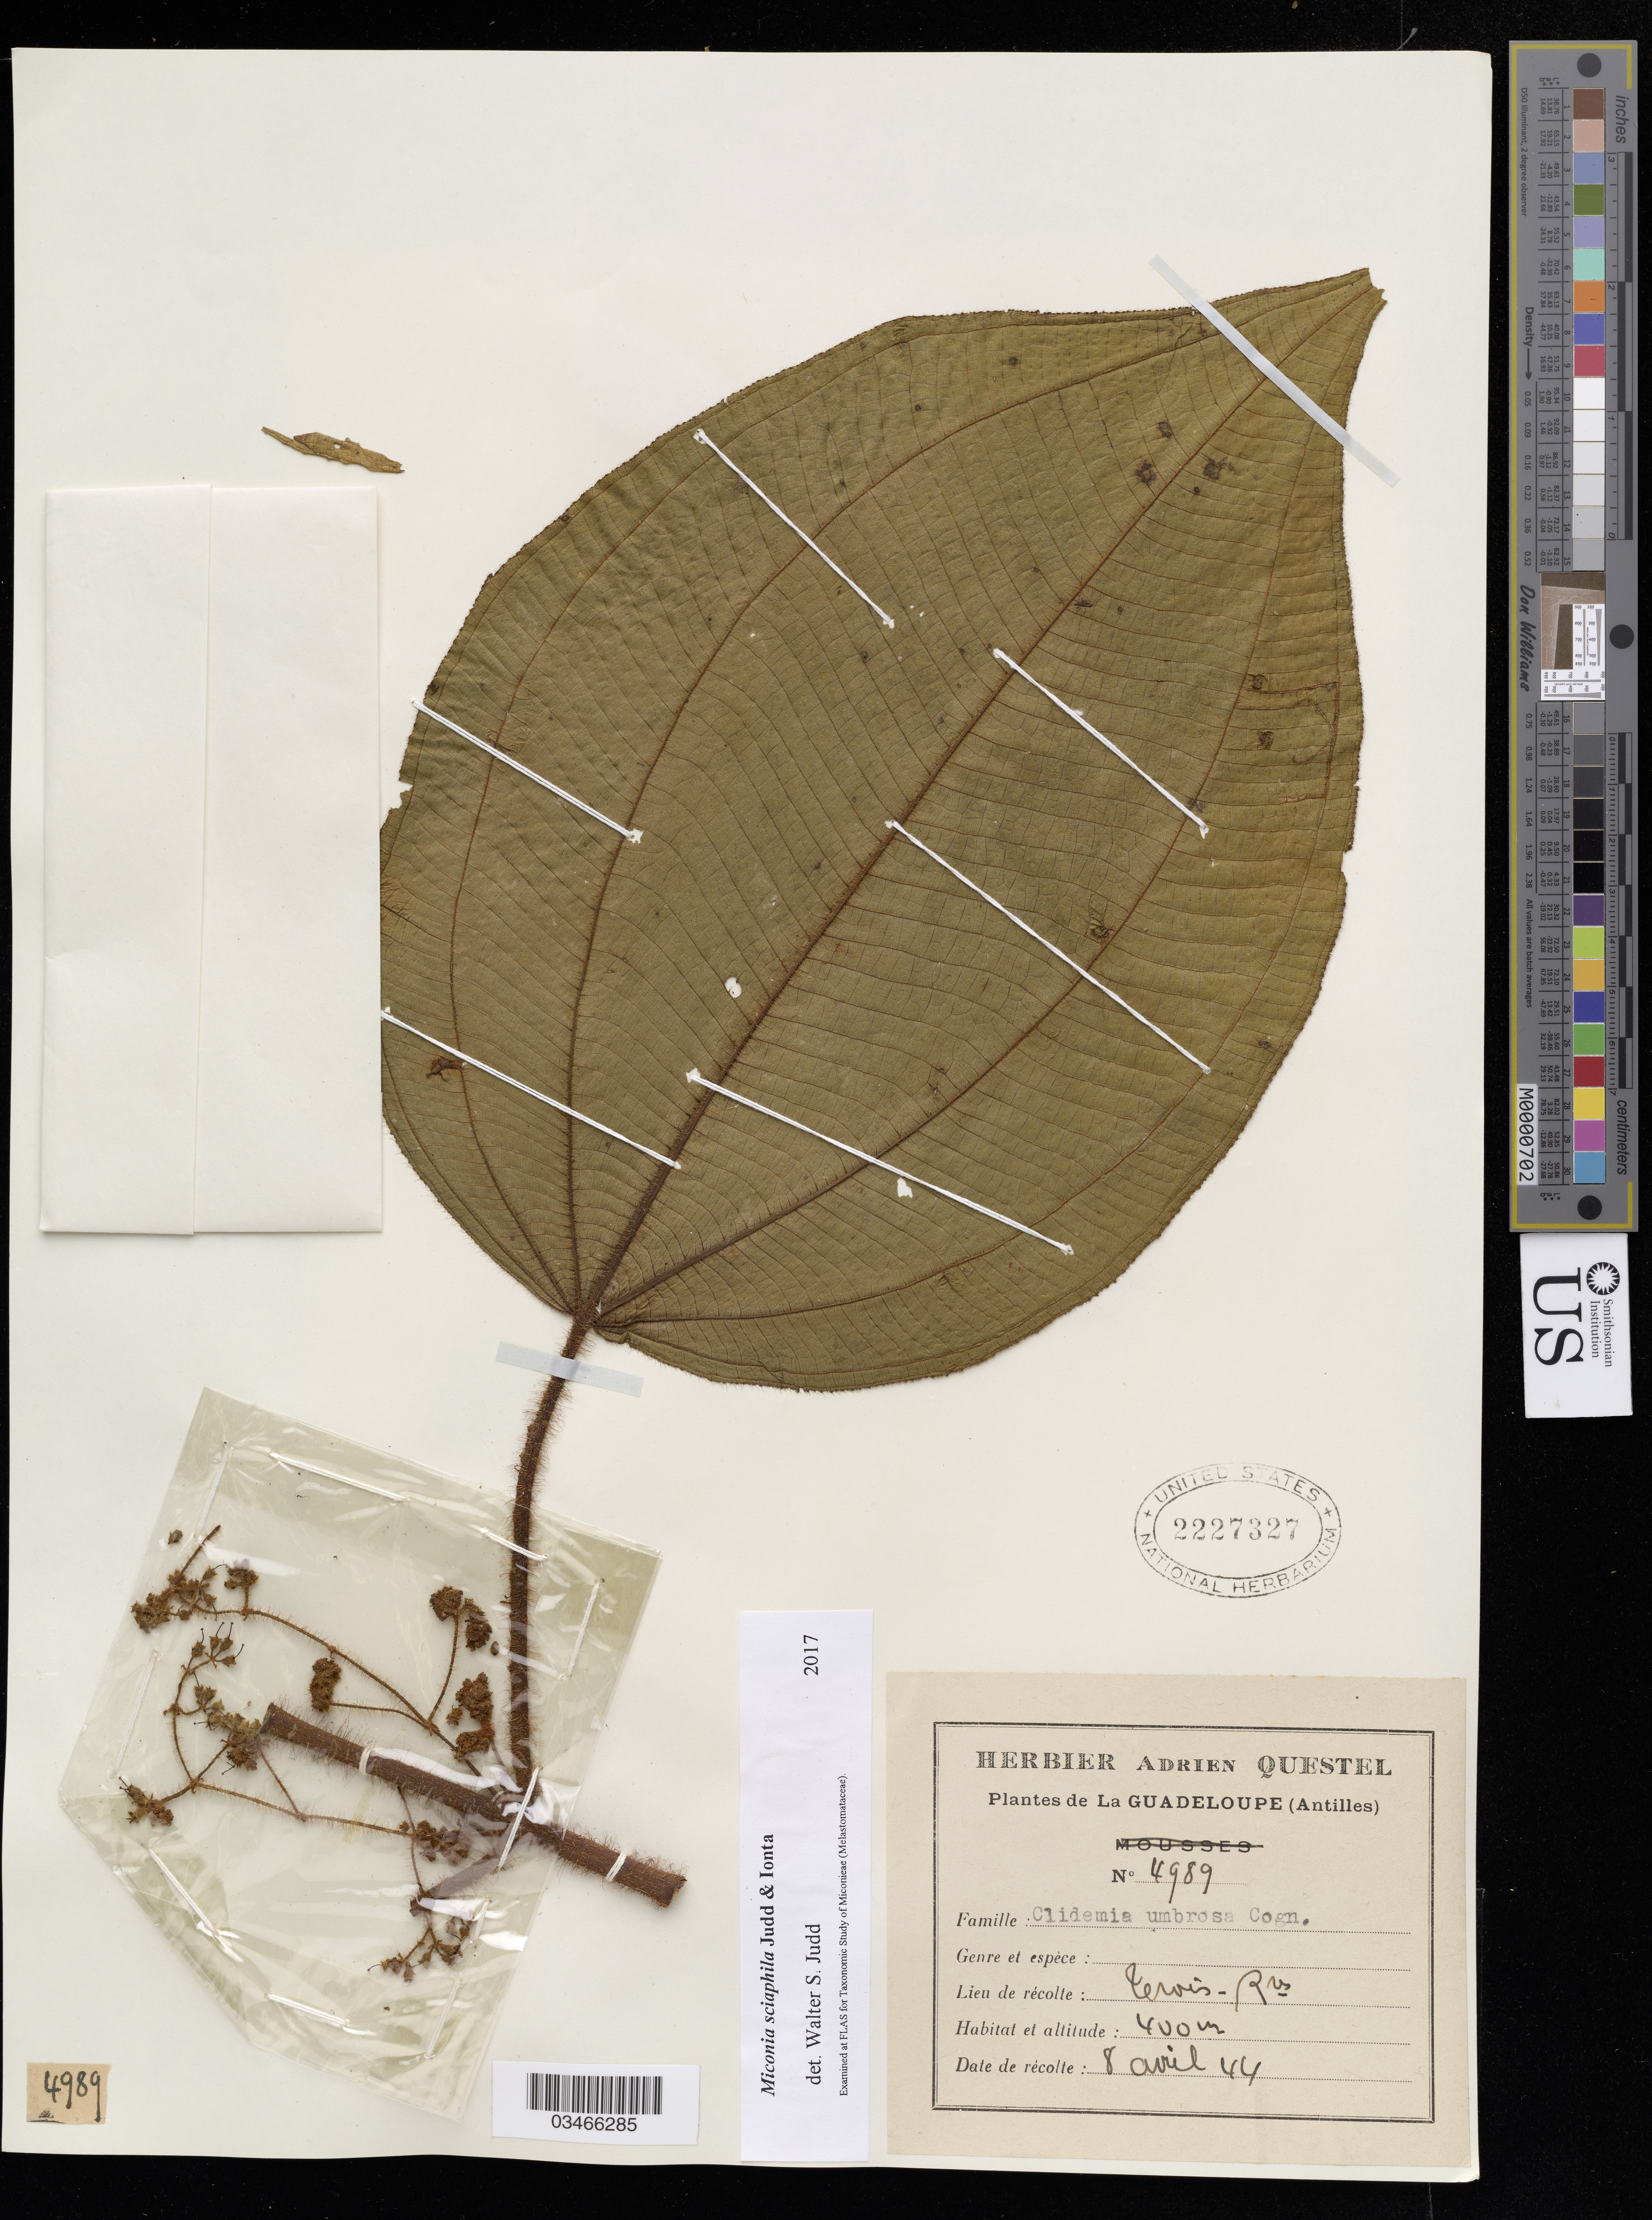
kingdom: Plantae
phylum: Tracheophyta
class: Magnoliopsida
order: Myrtales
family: Melastomataceae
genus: Miconia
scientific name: Miconia sciaphila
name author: Judd & Ionta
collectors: ex herb. A. Questal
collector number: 4989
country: Guadeloupe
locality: La Guadeloupe (Antilles), Tervis-Rvs*.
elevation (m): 400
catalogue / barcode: US 2227327